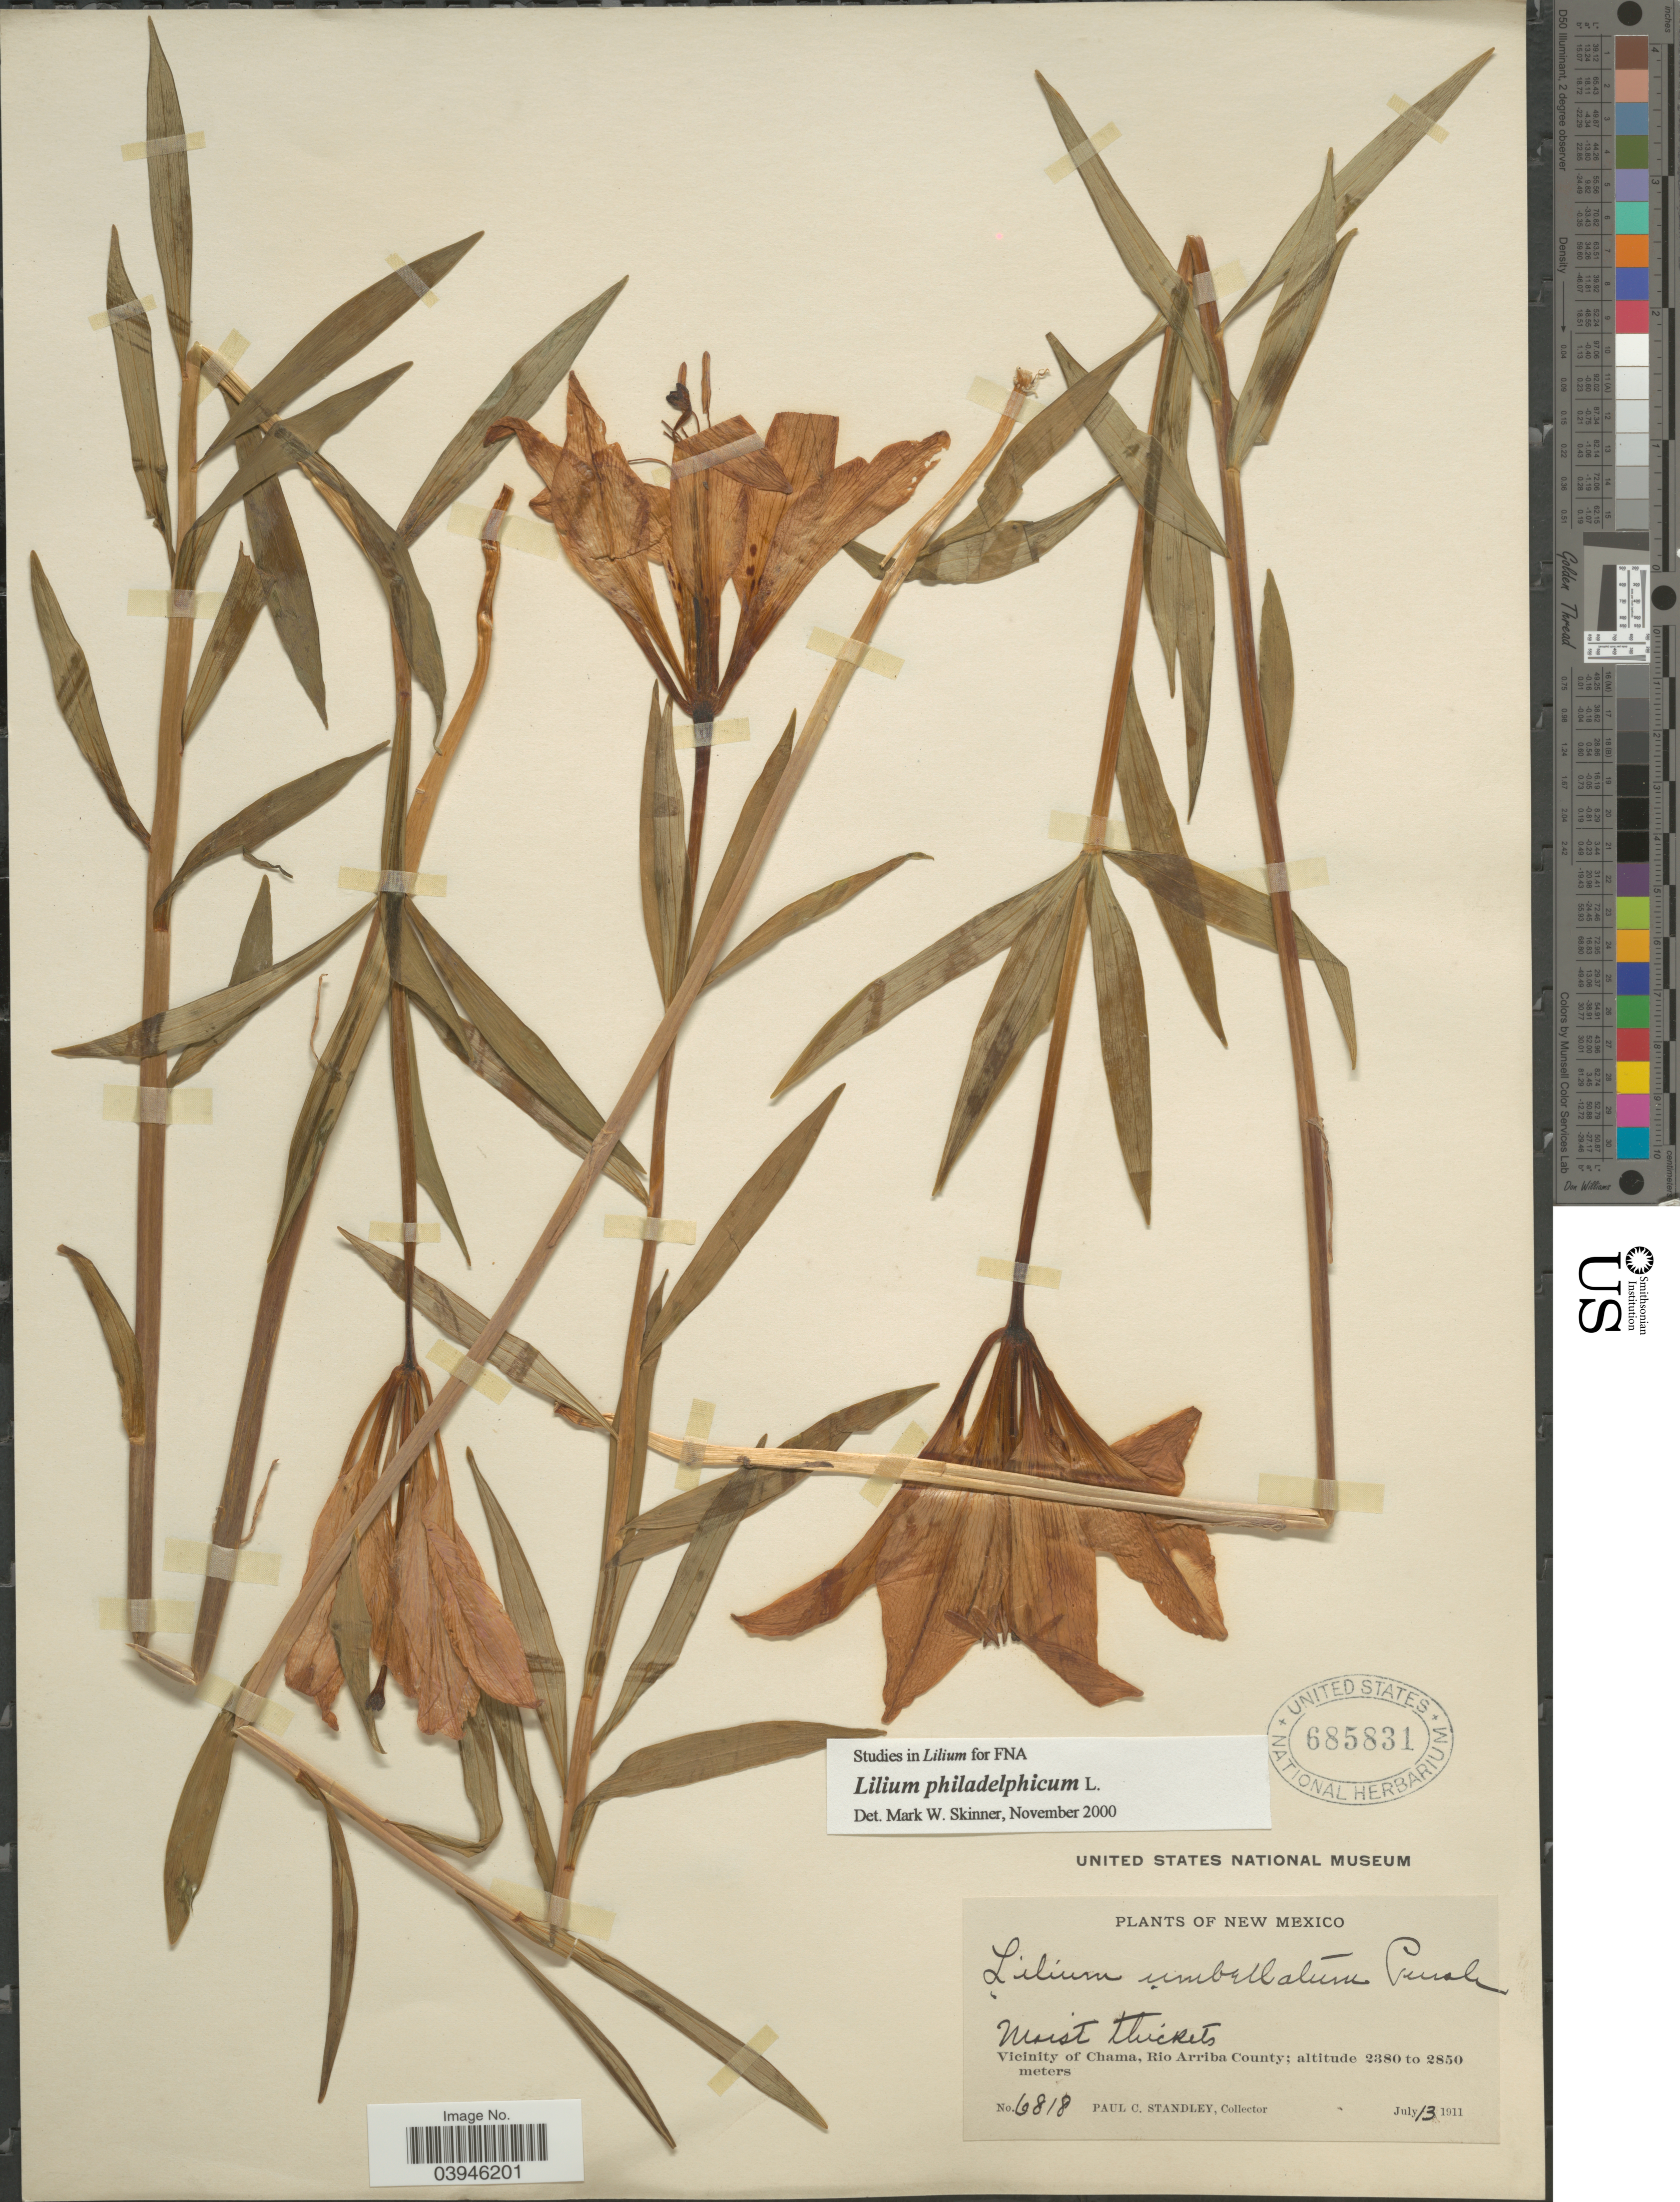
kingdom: Plantae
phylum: Tracheophyta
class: Liliopsida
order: Liliales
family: Liliaceae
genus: Lilium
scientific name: Lilium philadelphicum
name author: L.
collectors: P. C. Standley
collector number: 6818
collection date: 1911-07-13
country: United States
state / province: New Mexico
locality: Vicinity of Chama, Rio Arriba County.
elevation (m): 2380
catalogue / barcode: US 685831